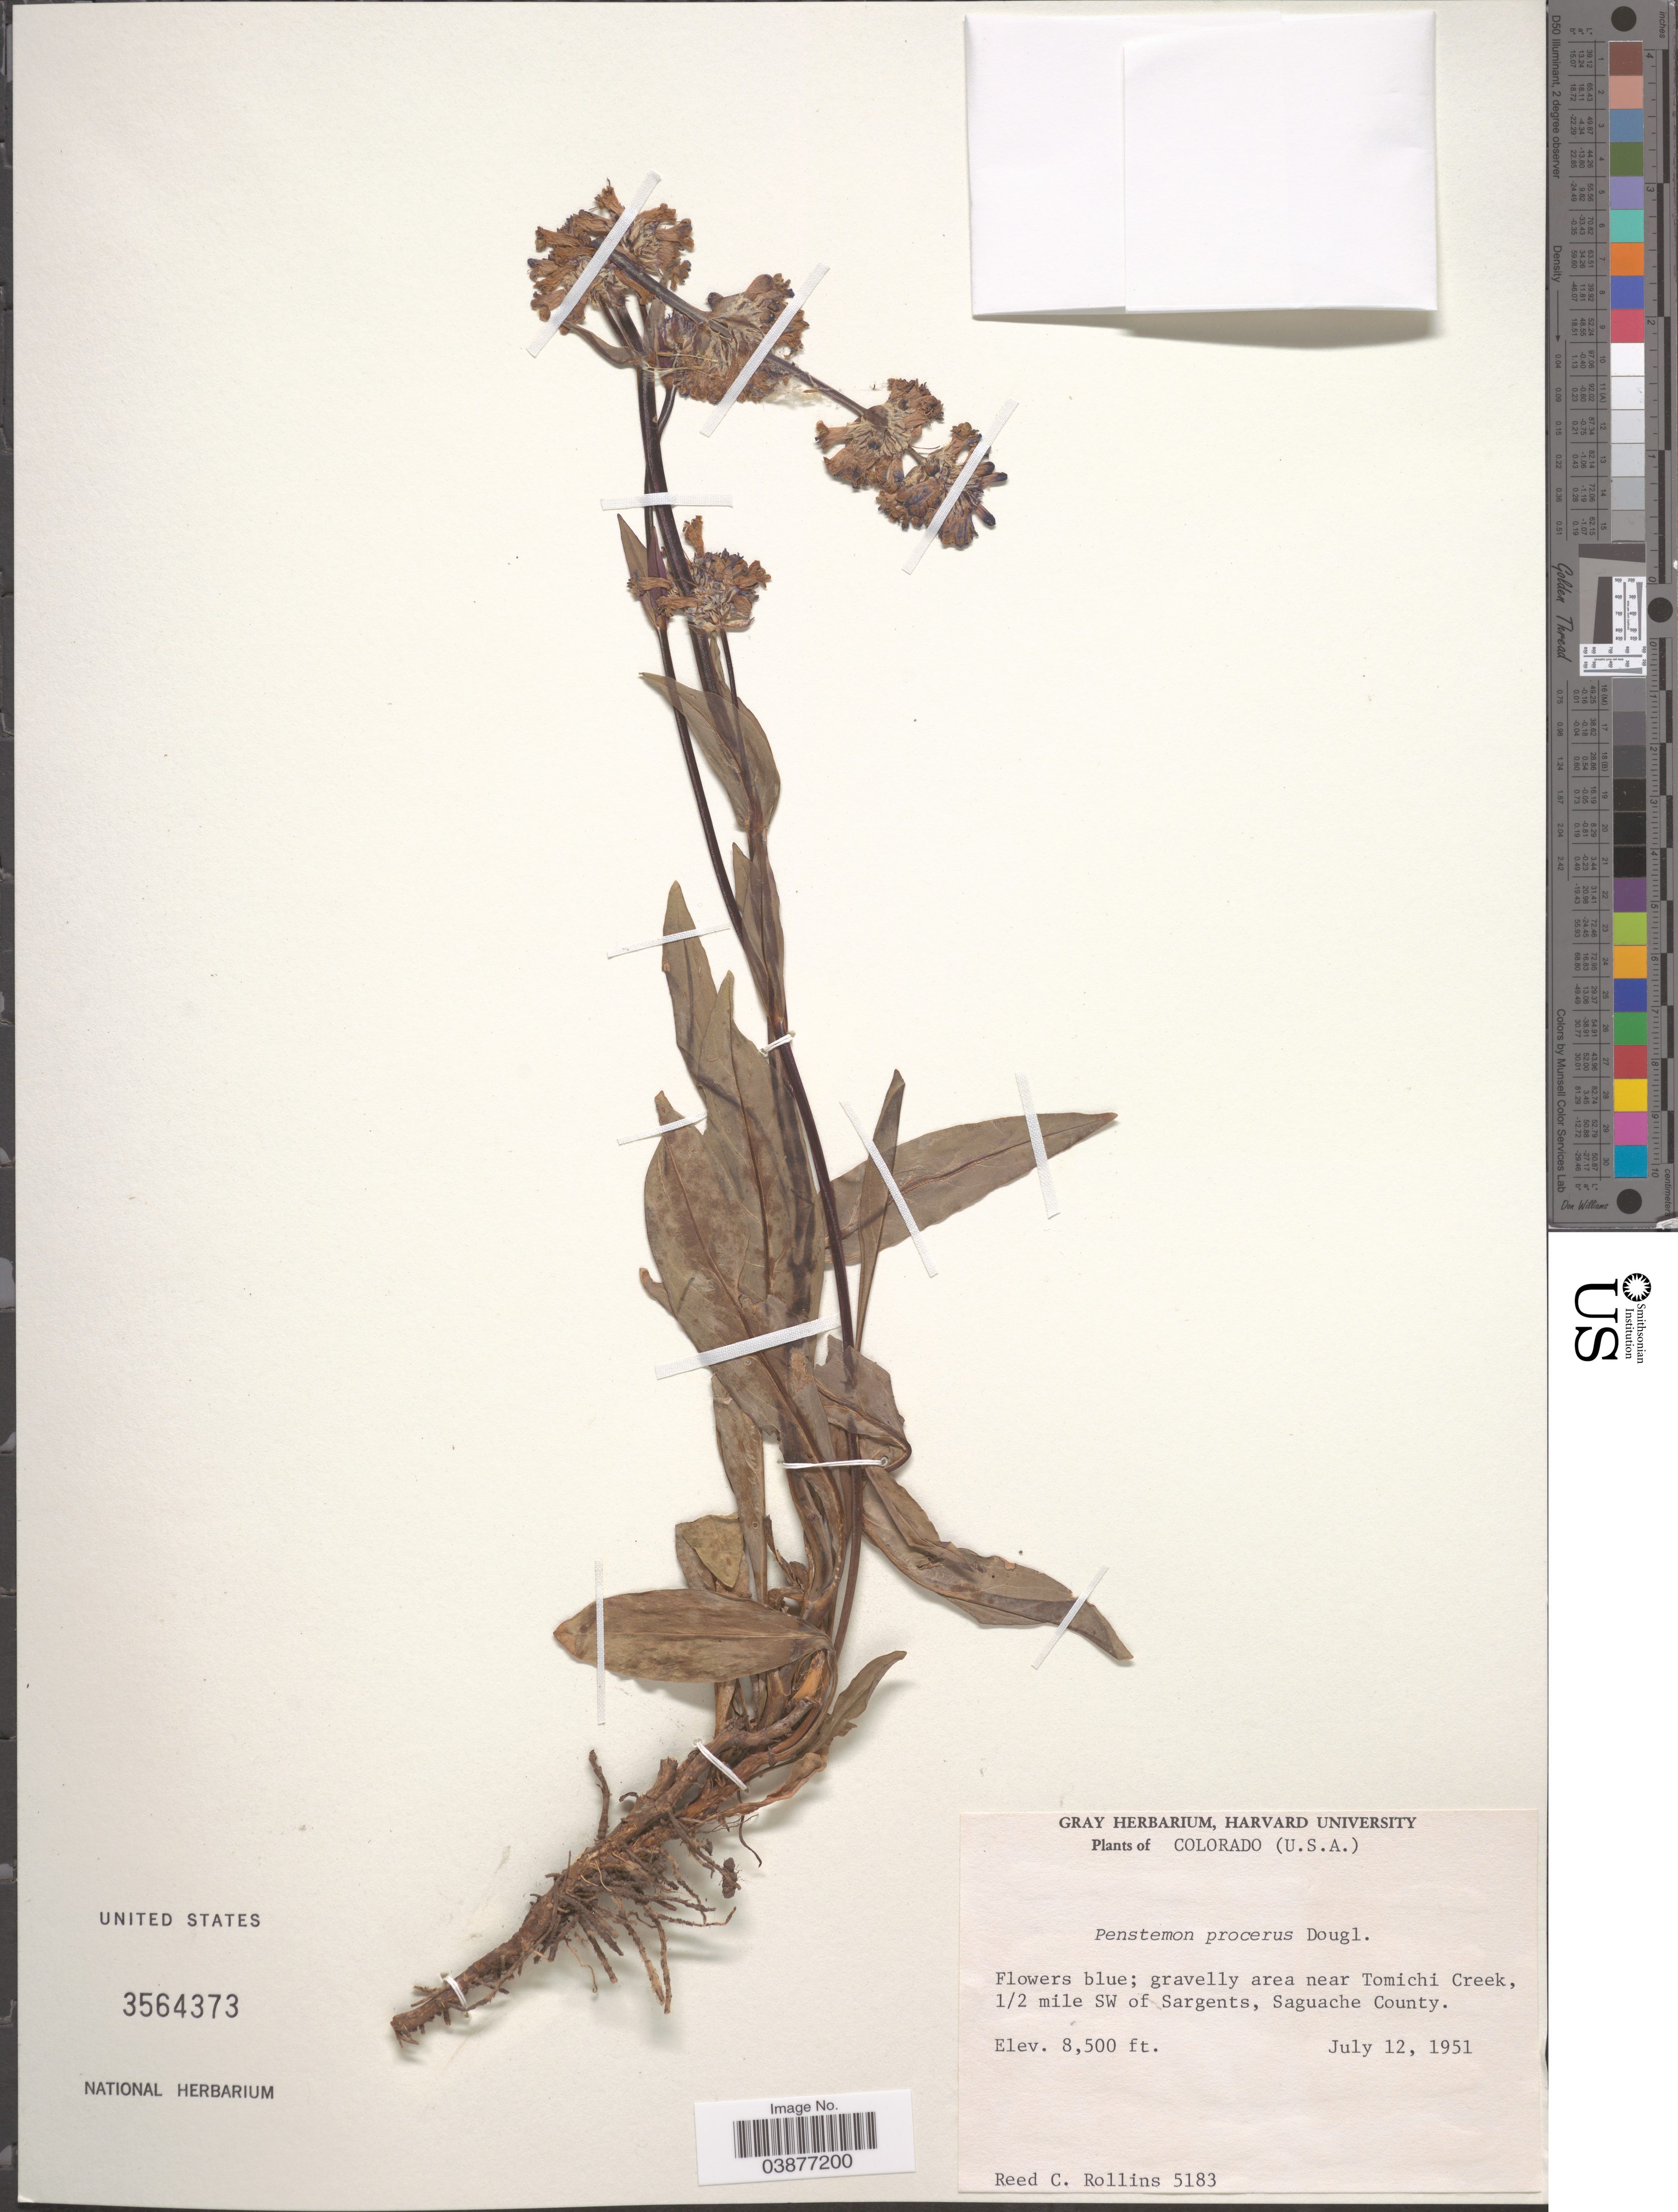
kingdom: Plantae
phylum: Tracheophyta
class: Magnoliopsida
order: Lamiales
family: Plantaginaceae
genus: Penstemon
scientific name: Penstemon procerus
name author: Douglas ex Graham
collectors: R. C. Rollins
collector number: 5183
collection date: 1951-07-12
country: United States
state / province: Colorado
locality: Near Tomichi Creek, 1/2 mile SW of Sargents, Saguache County.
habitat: gravelly area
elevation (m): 2591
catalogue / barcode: US 3564373